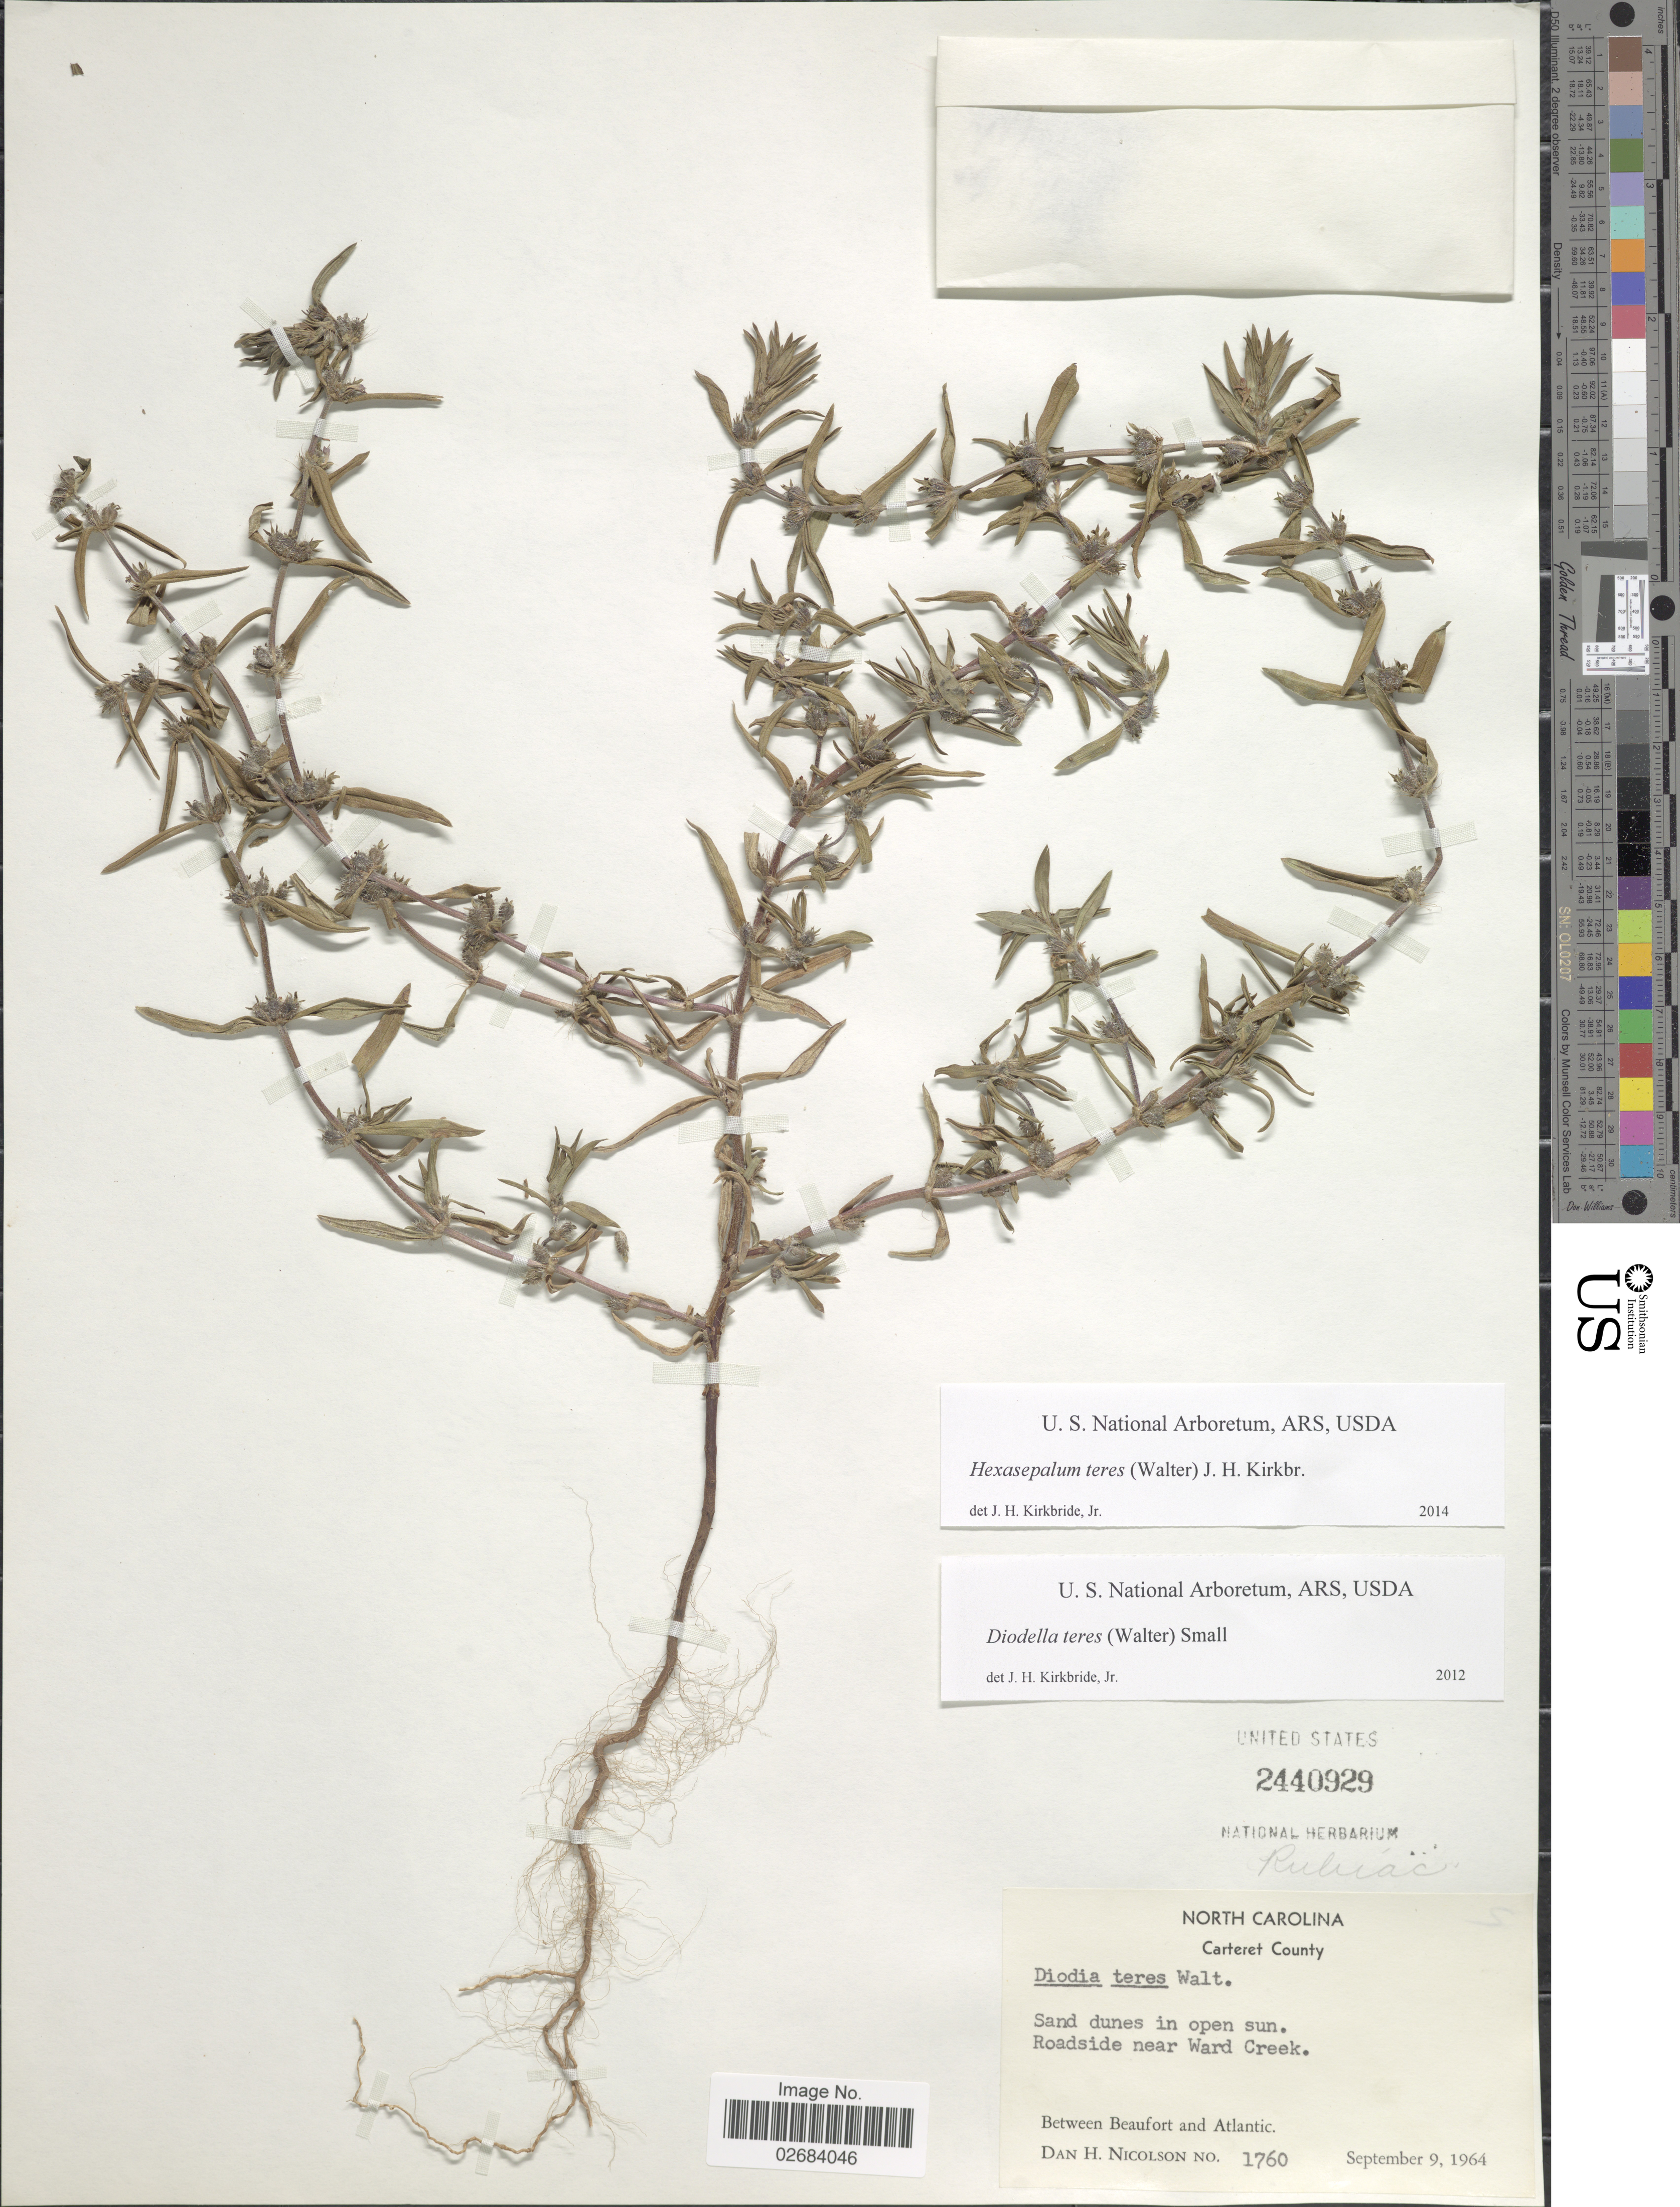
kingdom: Plantae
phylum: Tracheophyta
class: Magnoliopsida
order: Gentianales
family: Rubiaceae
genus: Diodia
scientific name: Diodia teres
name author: Walter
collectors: D. H. Nicolson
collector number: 1760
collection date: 1964-09-09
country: United States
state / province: North Carolina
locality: Sand dunes in open sun, Roadside near Ward Creek, Carteret County, Between Beaufort and Atlantic.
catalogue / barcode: US 2440929